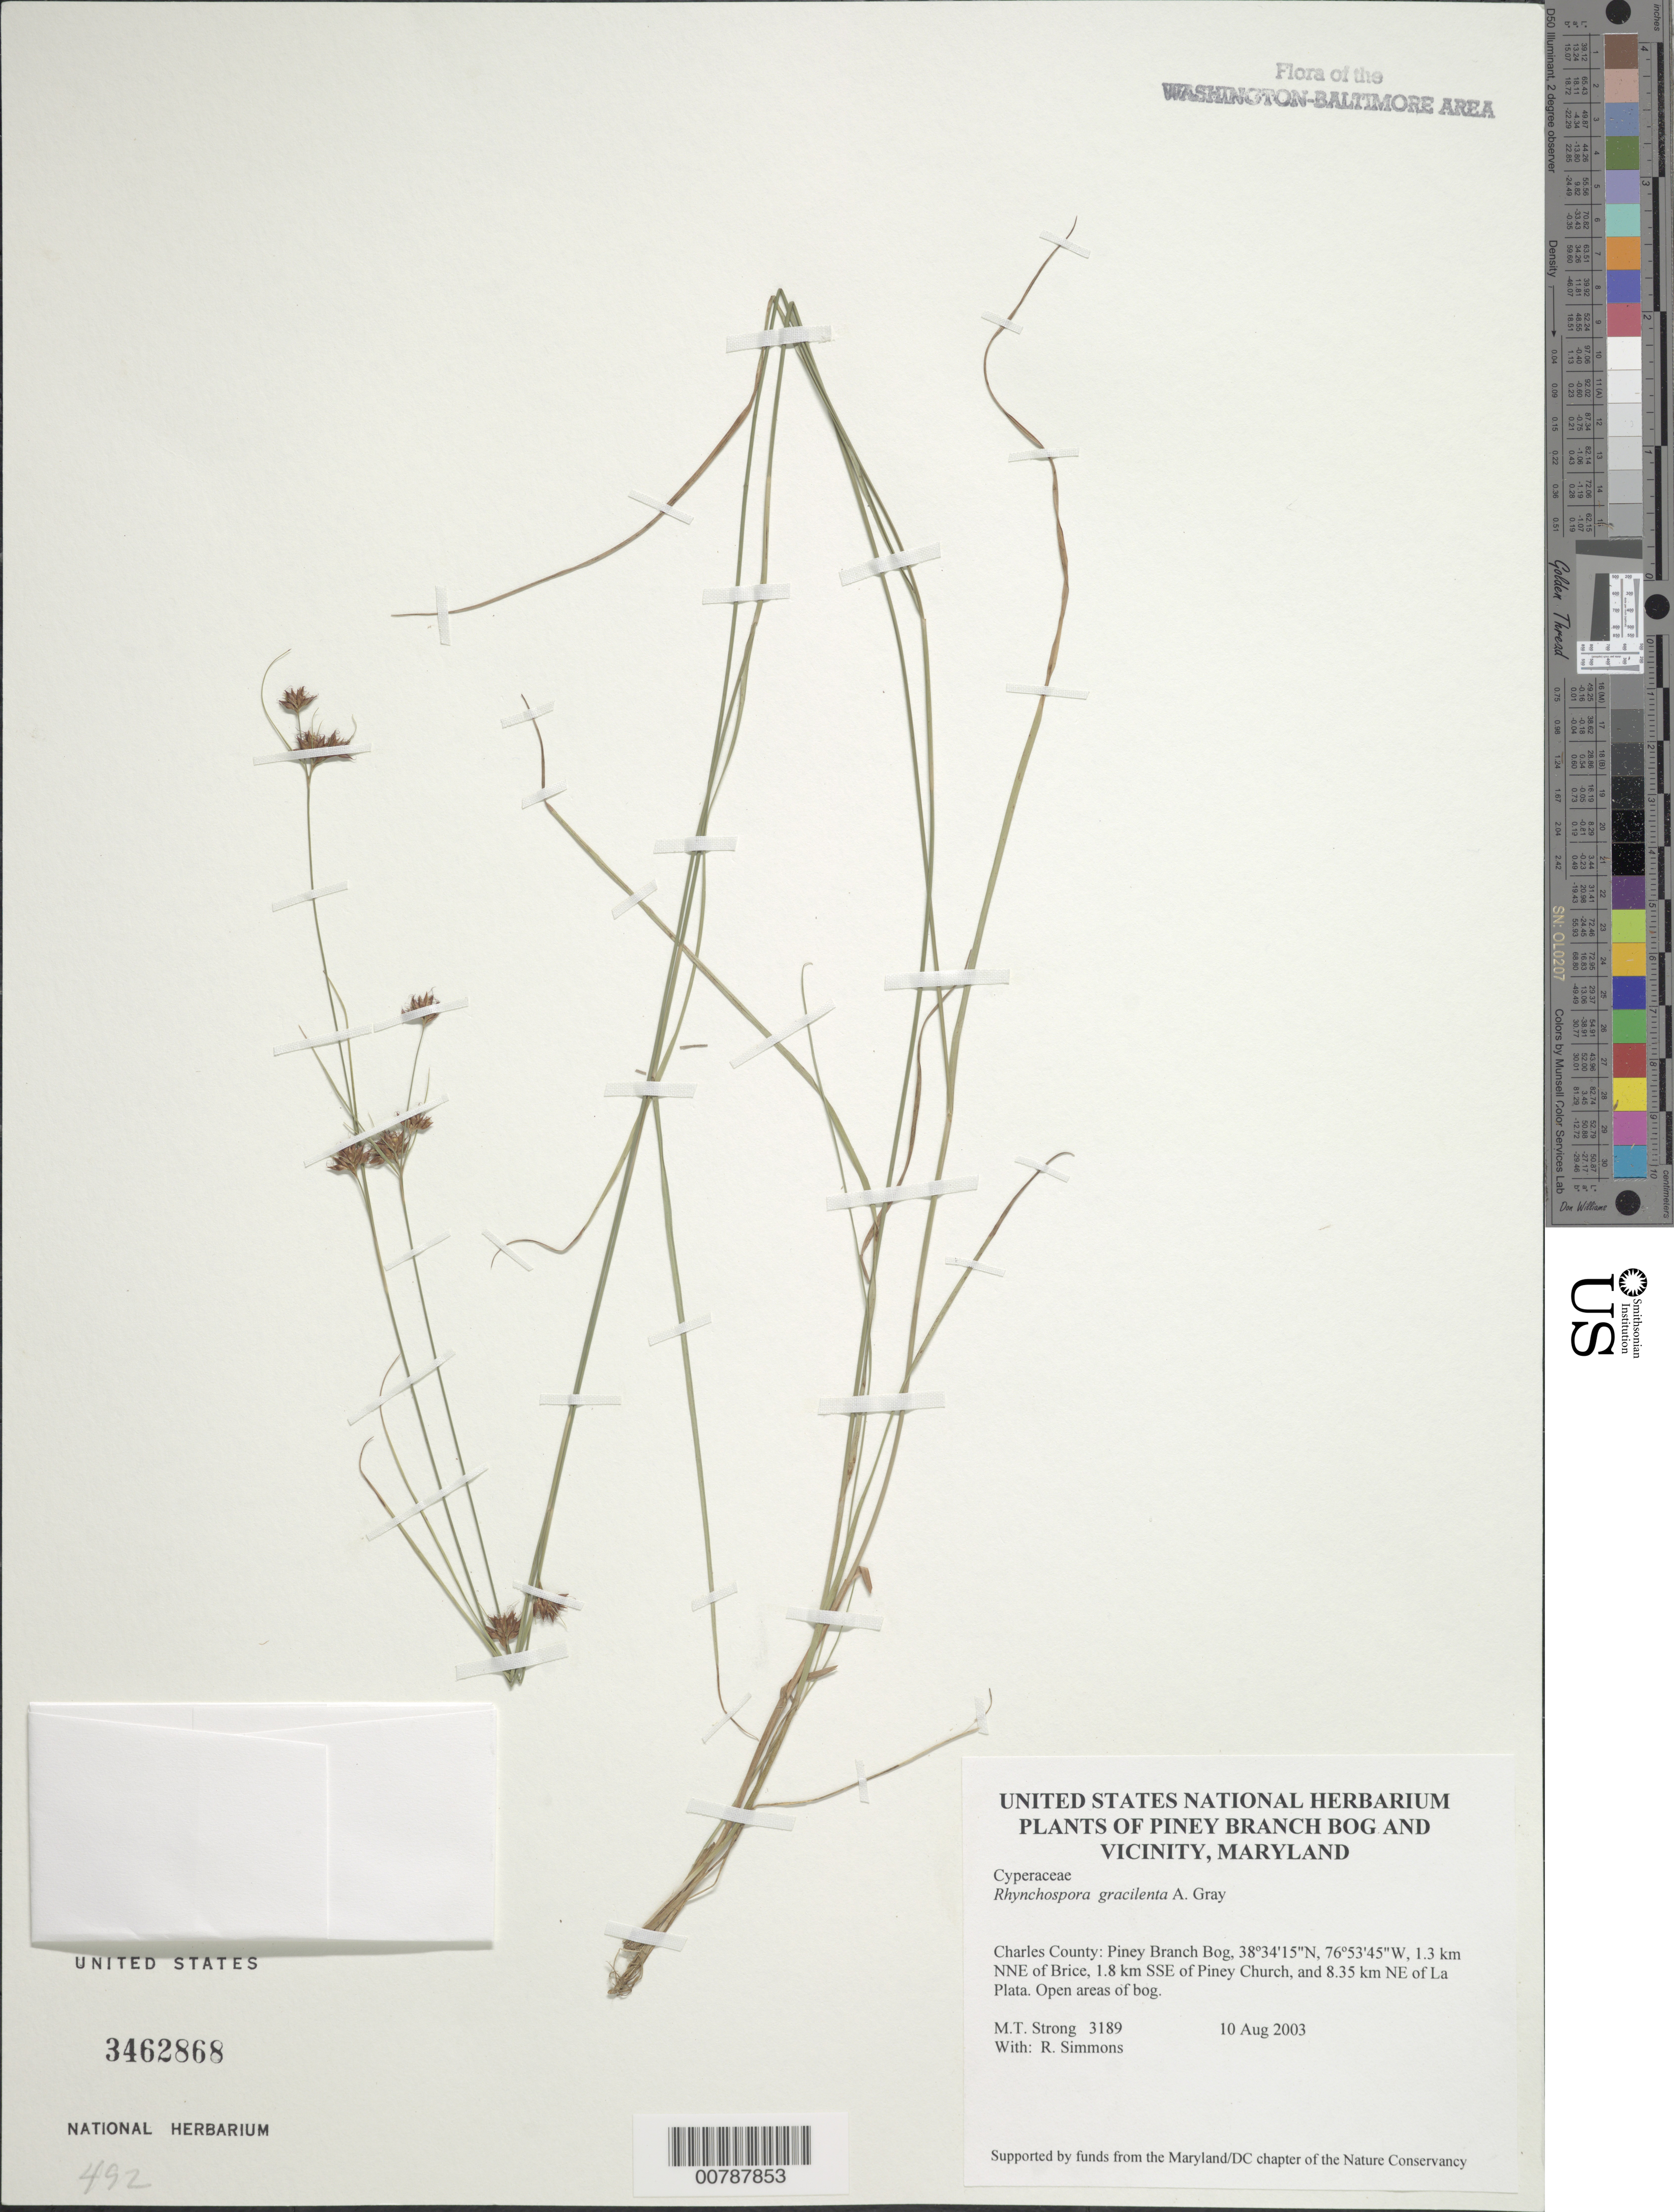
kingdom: Plantae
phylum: Tracheophyta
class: Liliopsida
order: Poales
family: Cyperaceae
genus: Rhynchospora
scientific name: Rhynchospora gracilenta A. Gray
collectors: M. T. Strong & R. H. Simmons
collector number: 3189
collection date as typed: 10 Aug 2003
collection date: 2003-08-10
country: United States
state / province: Maryland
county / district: Charles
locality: Piney Branch Bog, 1.3 km NNE of Brice, 1.8 km SSE of Piney Church, and 8.35 km NE of La Plata.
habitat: Open areas of bog.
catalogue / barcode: US 3462868